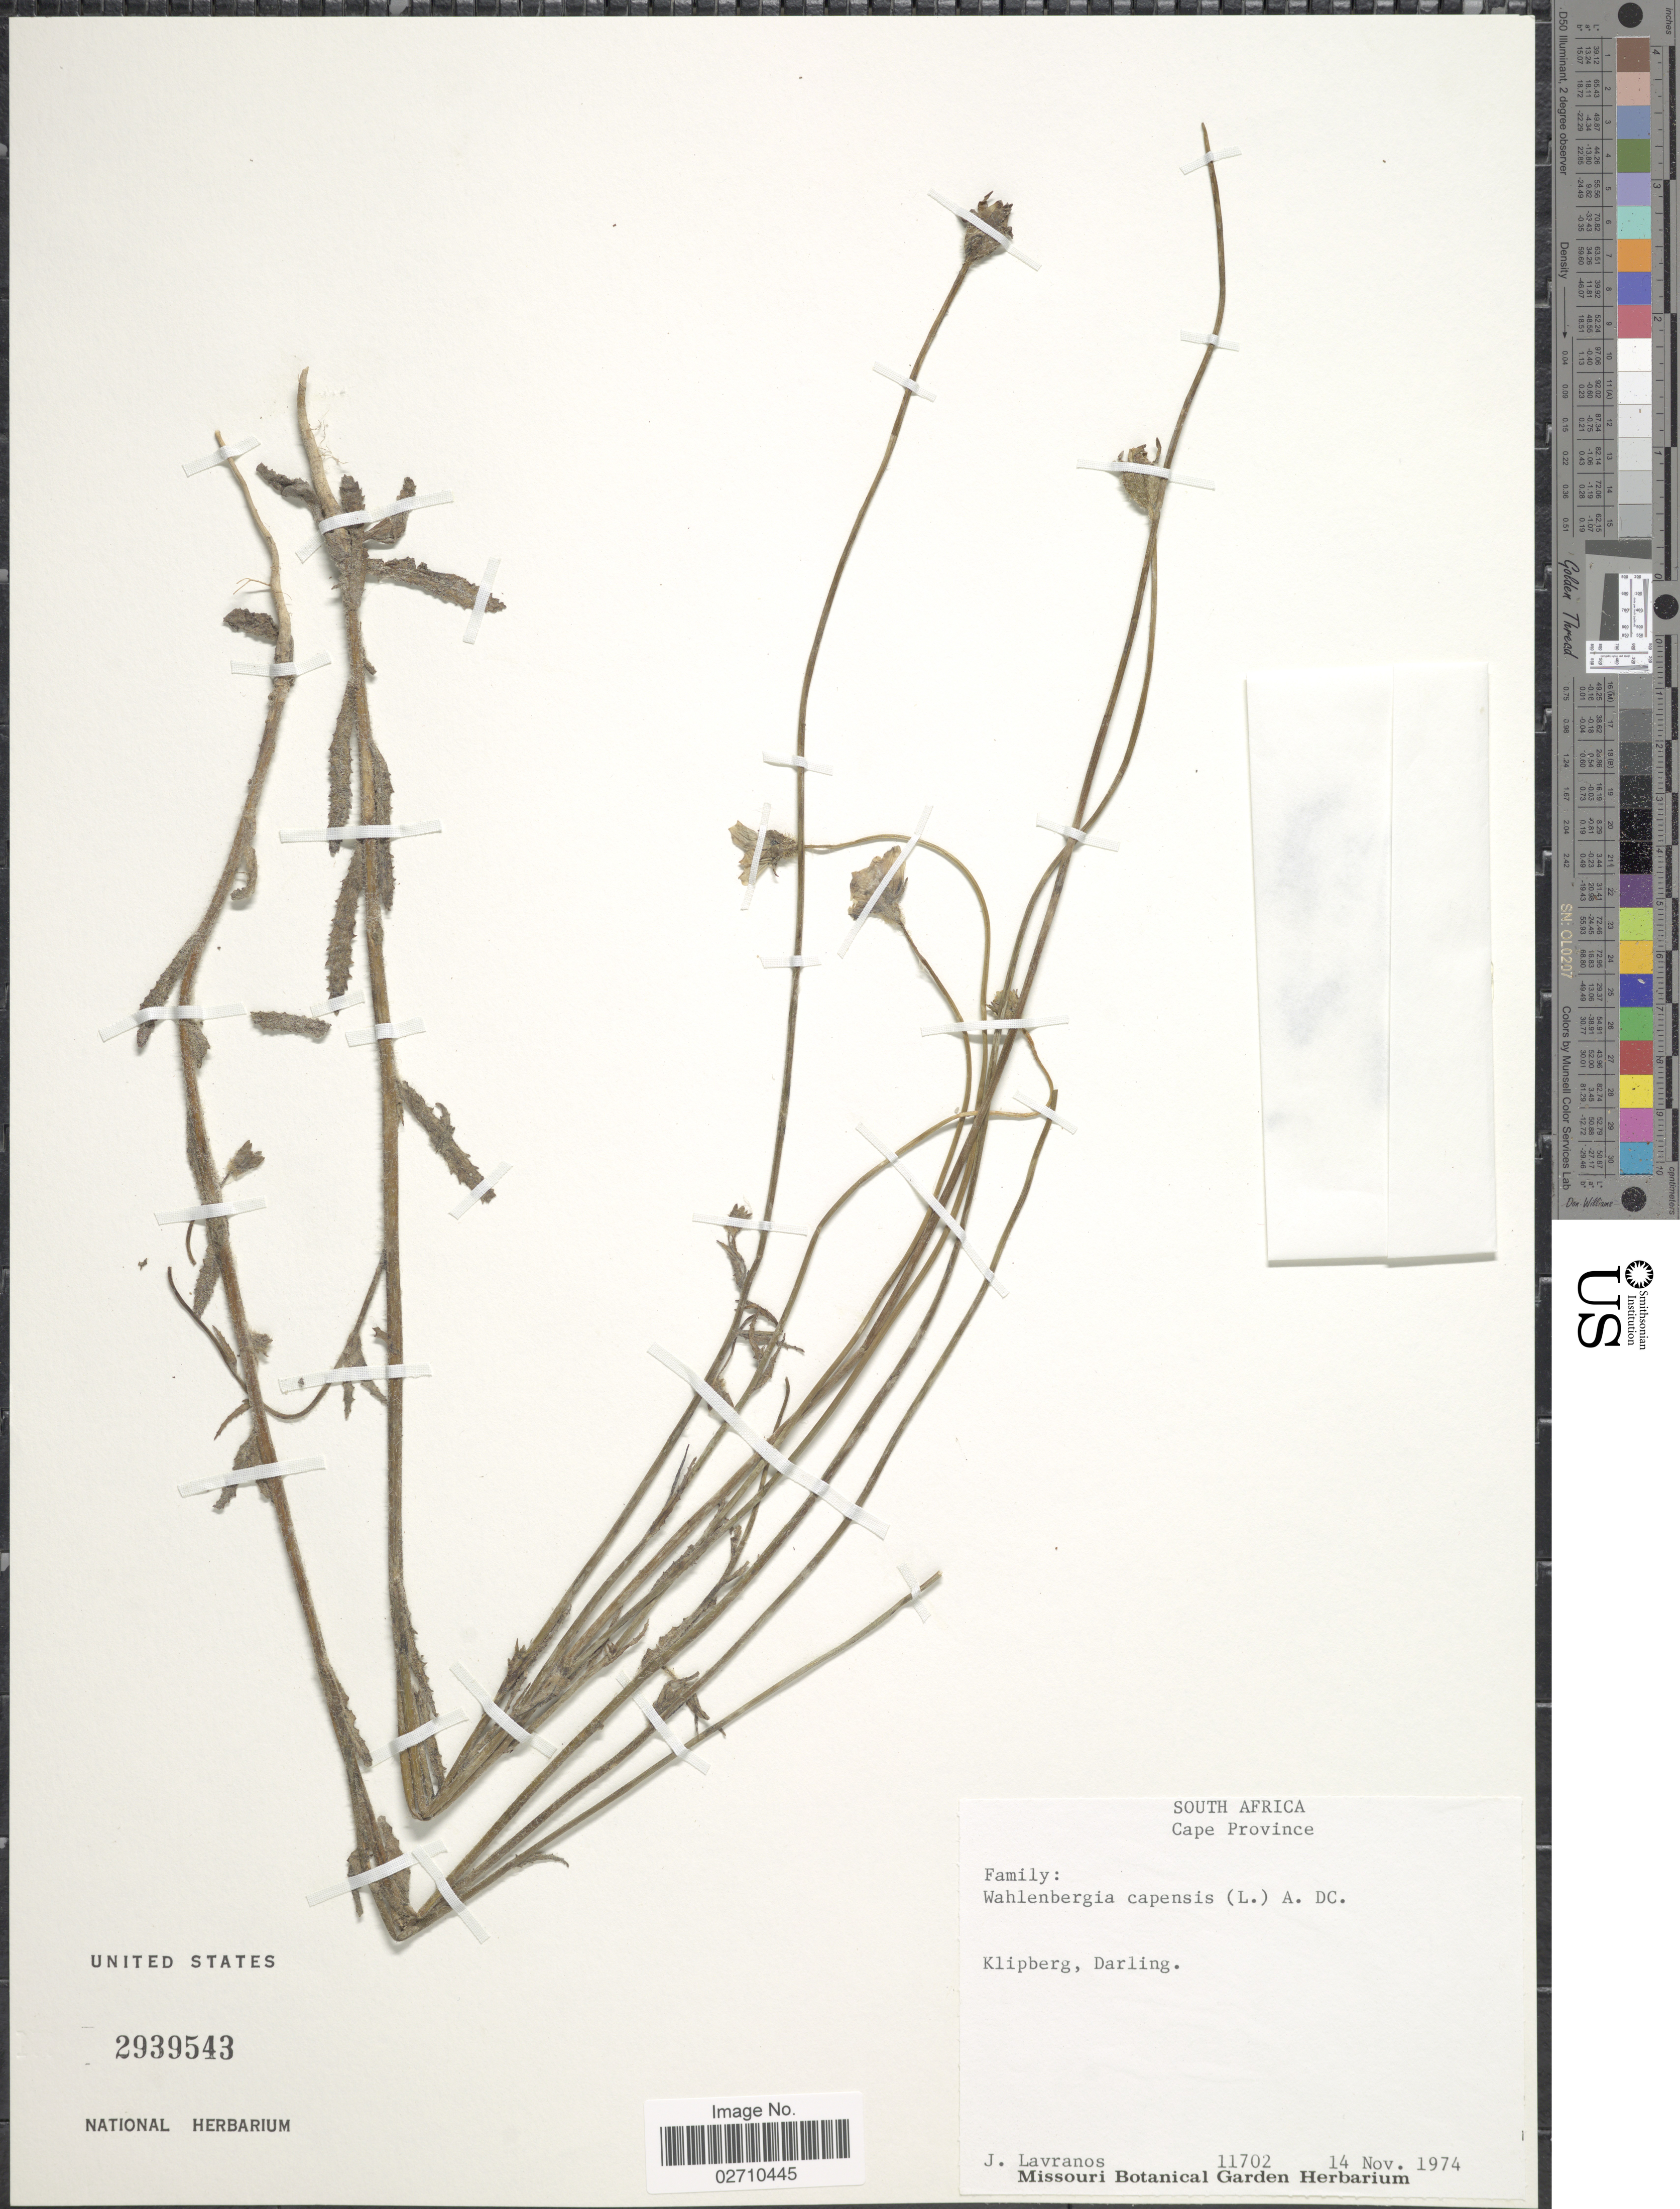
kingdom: Plantae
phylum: Tracheophyta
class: Magnoliopsida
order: Asterales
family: Campanulaceae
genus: Wahlenbergia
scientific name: Wahlenbergia capensis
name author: (L.) A. DC.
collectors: J. Lavranos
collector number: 11702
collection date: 1974-11-14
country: South Africa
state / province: Western Cape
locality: Klipberg, Darling.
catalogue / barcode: US 2939543